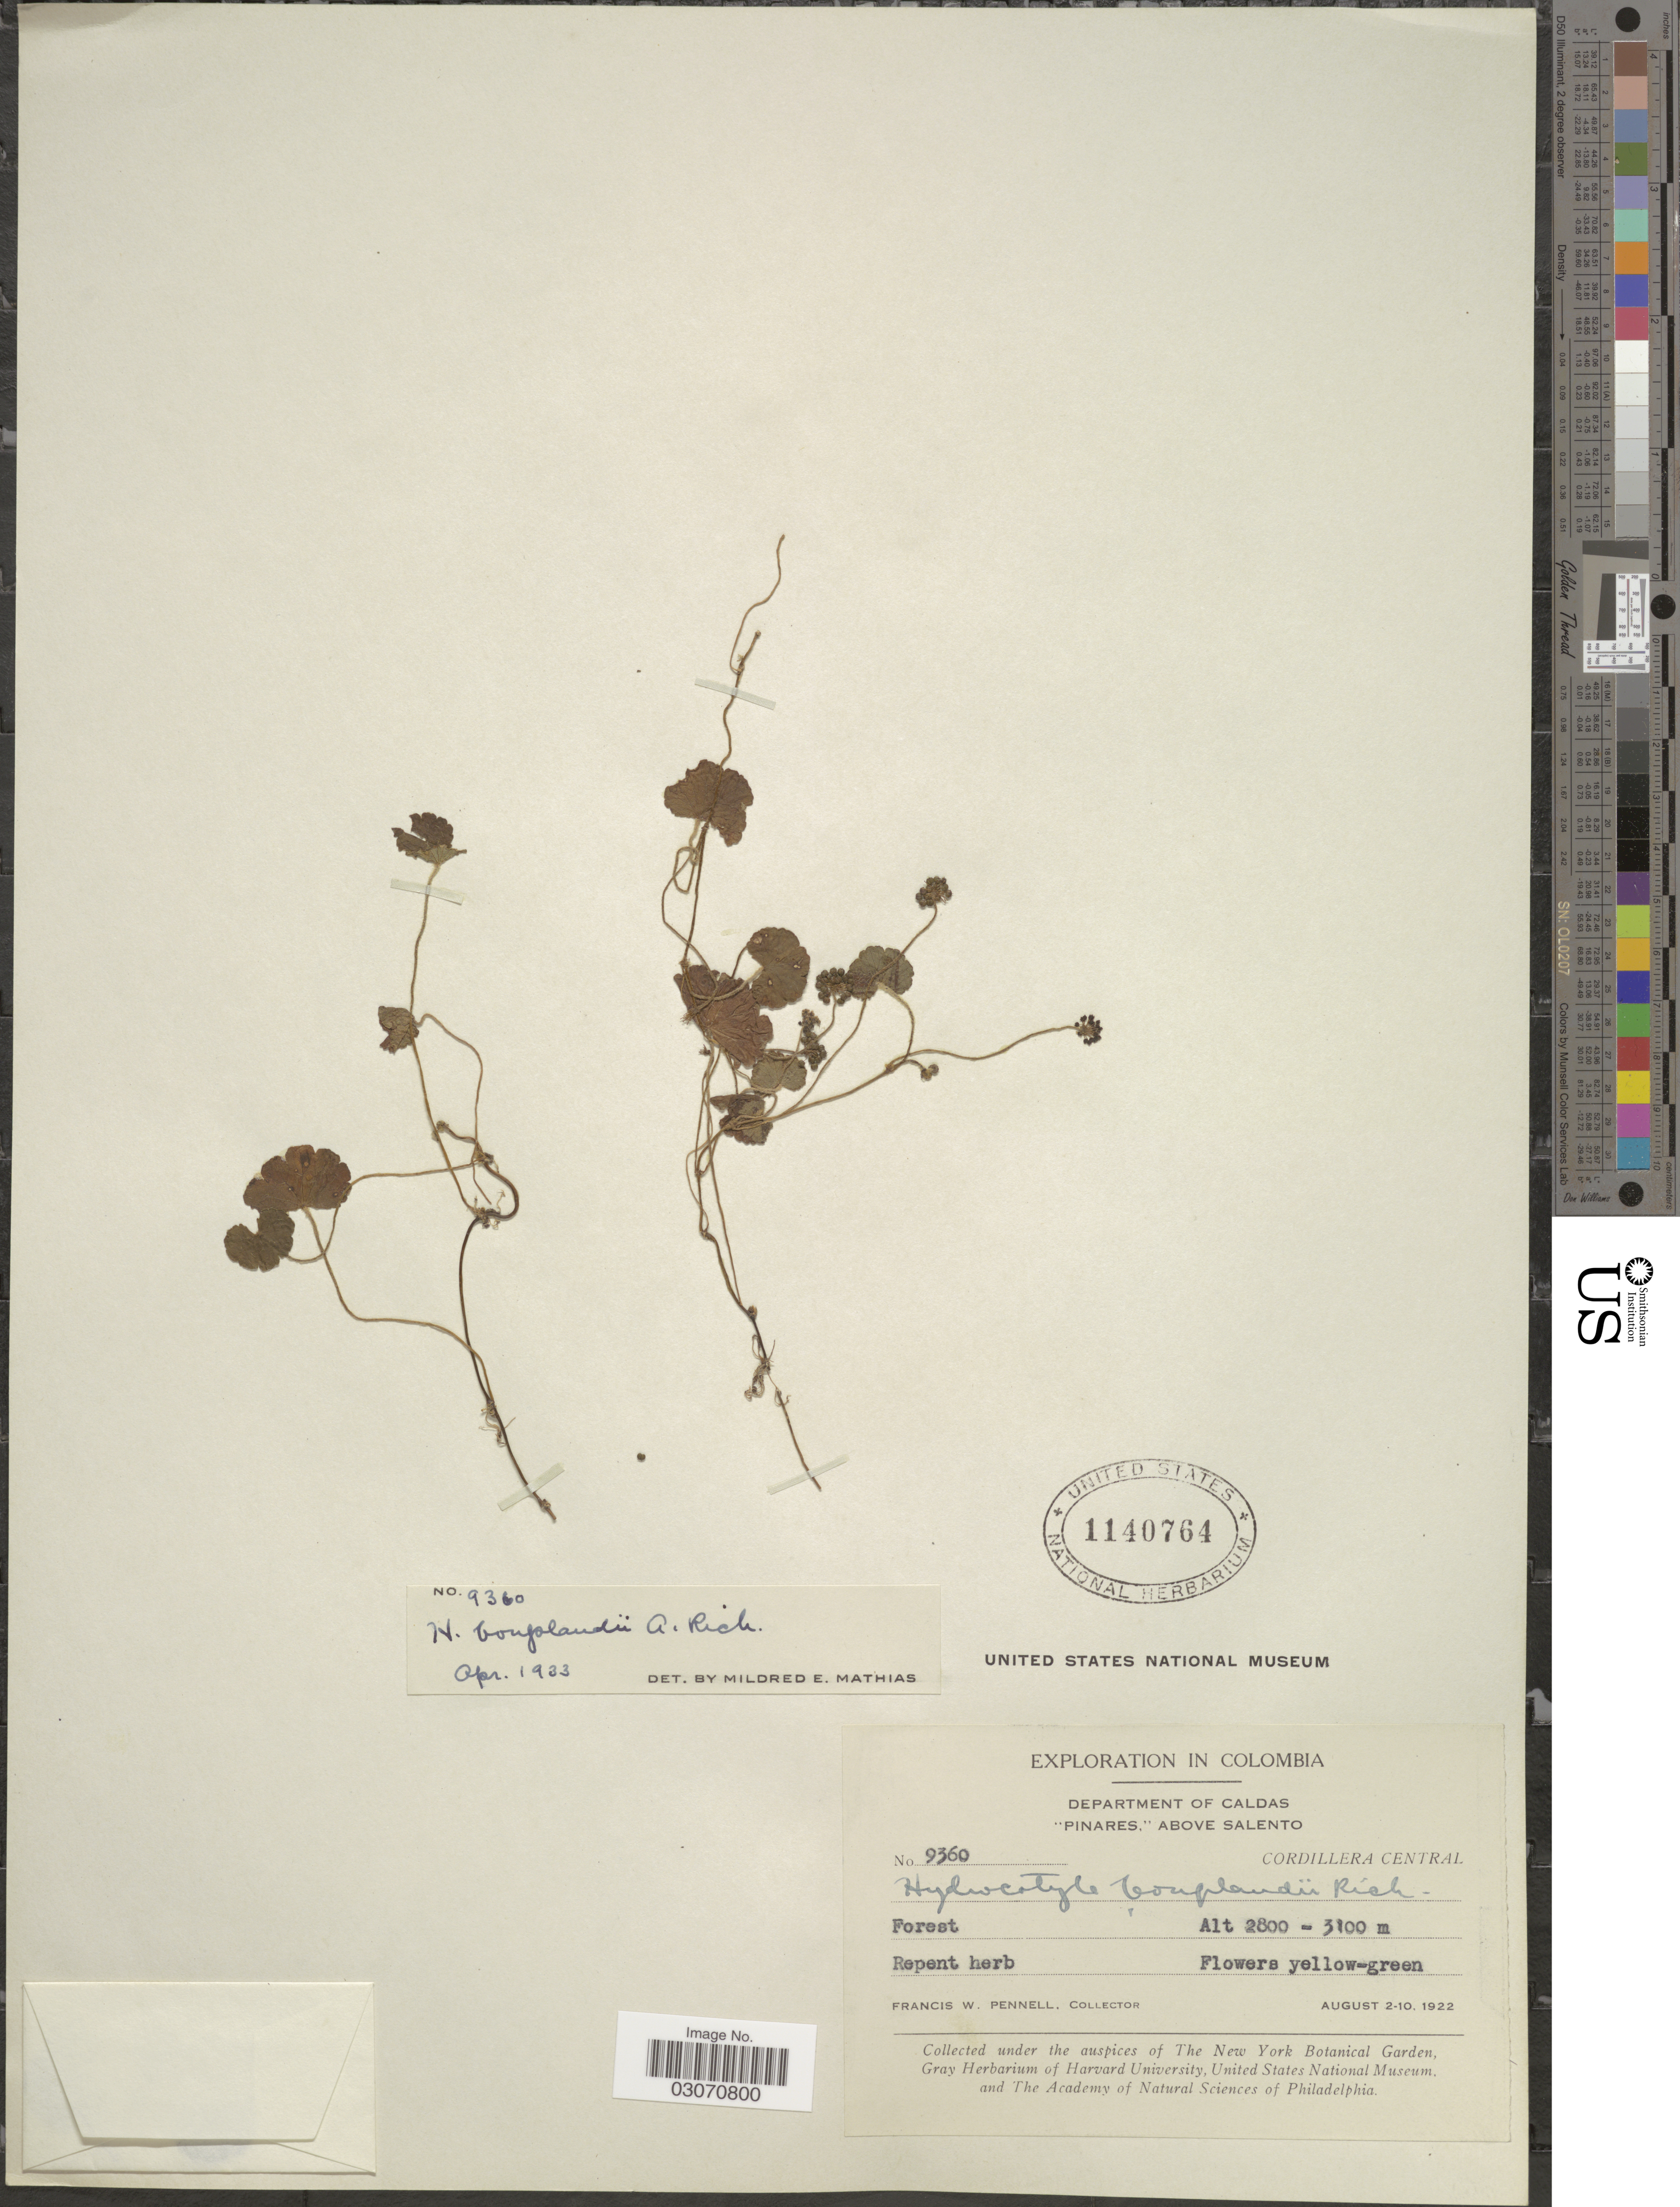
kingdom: Plantae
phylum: Tracheophyta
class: Magnoliopsida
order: Apiales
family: Araliaceae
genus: Hydrocotyle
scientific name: Hydrocotyle bonplandii var. bonplandii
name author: A. Rich.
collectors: F. W. Pennell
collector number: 9360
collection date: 1922-08-02/1922-08-10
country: Colombia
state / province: Caldas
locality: Department of Caldas 'Pinares,' above Salento. Cordillera Central.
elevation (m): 2800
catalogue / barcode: US 1140764